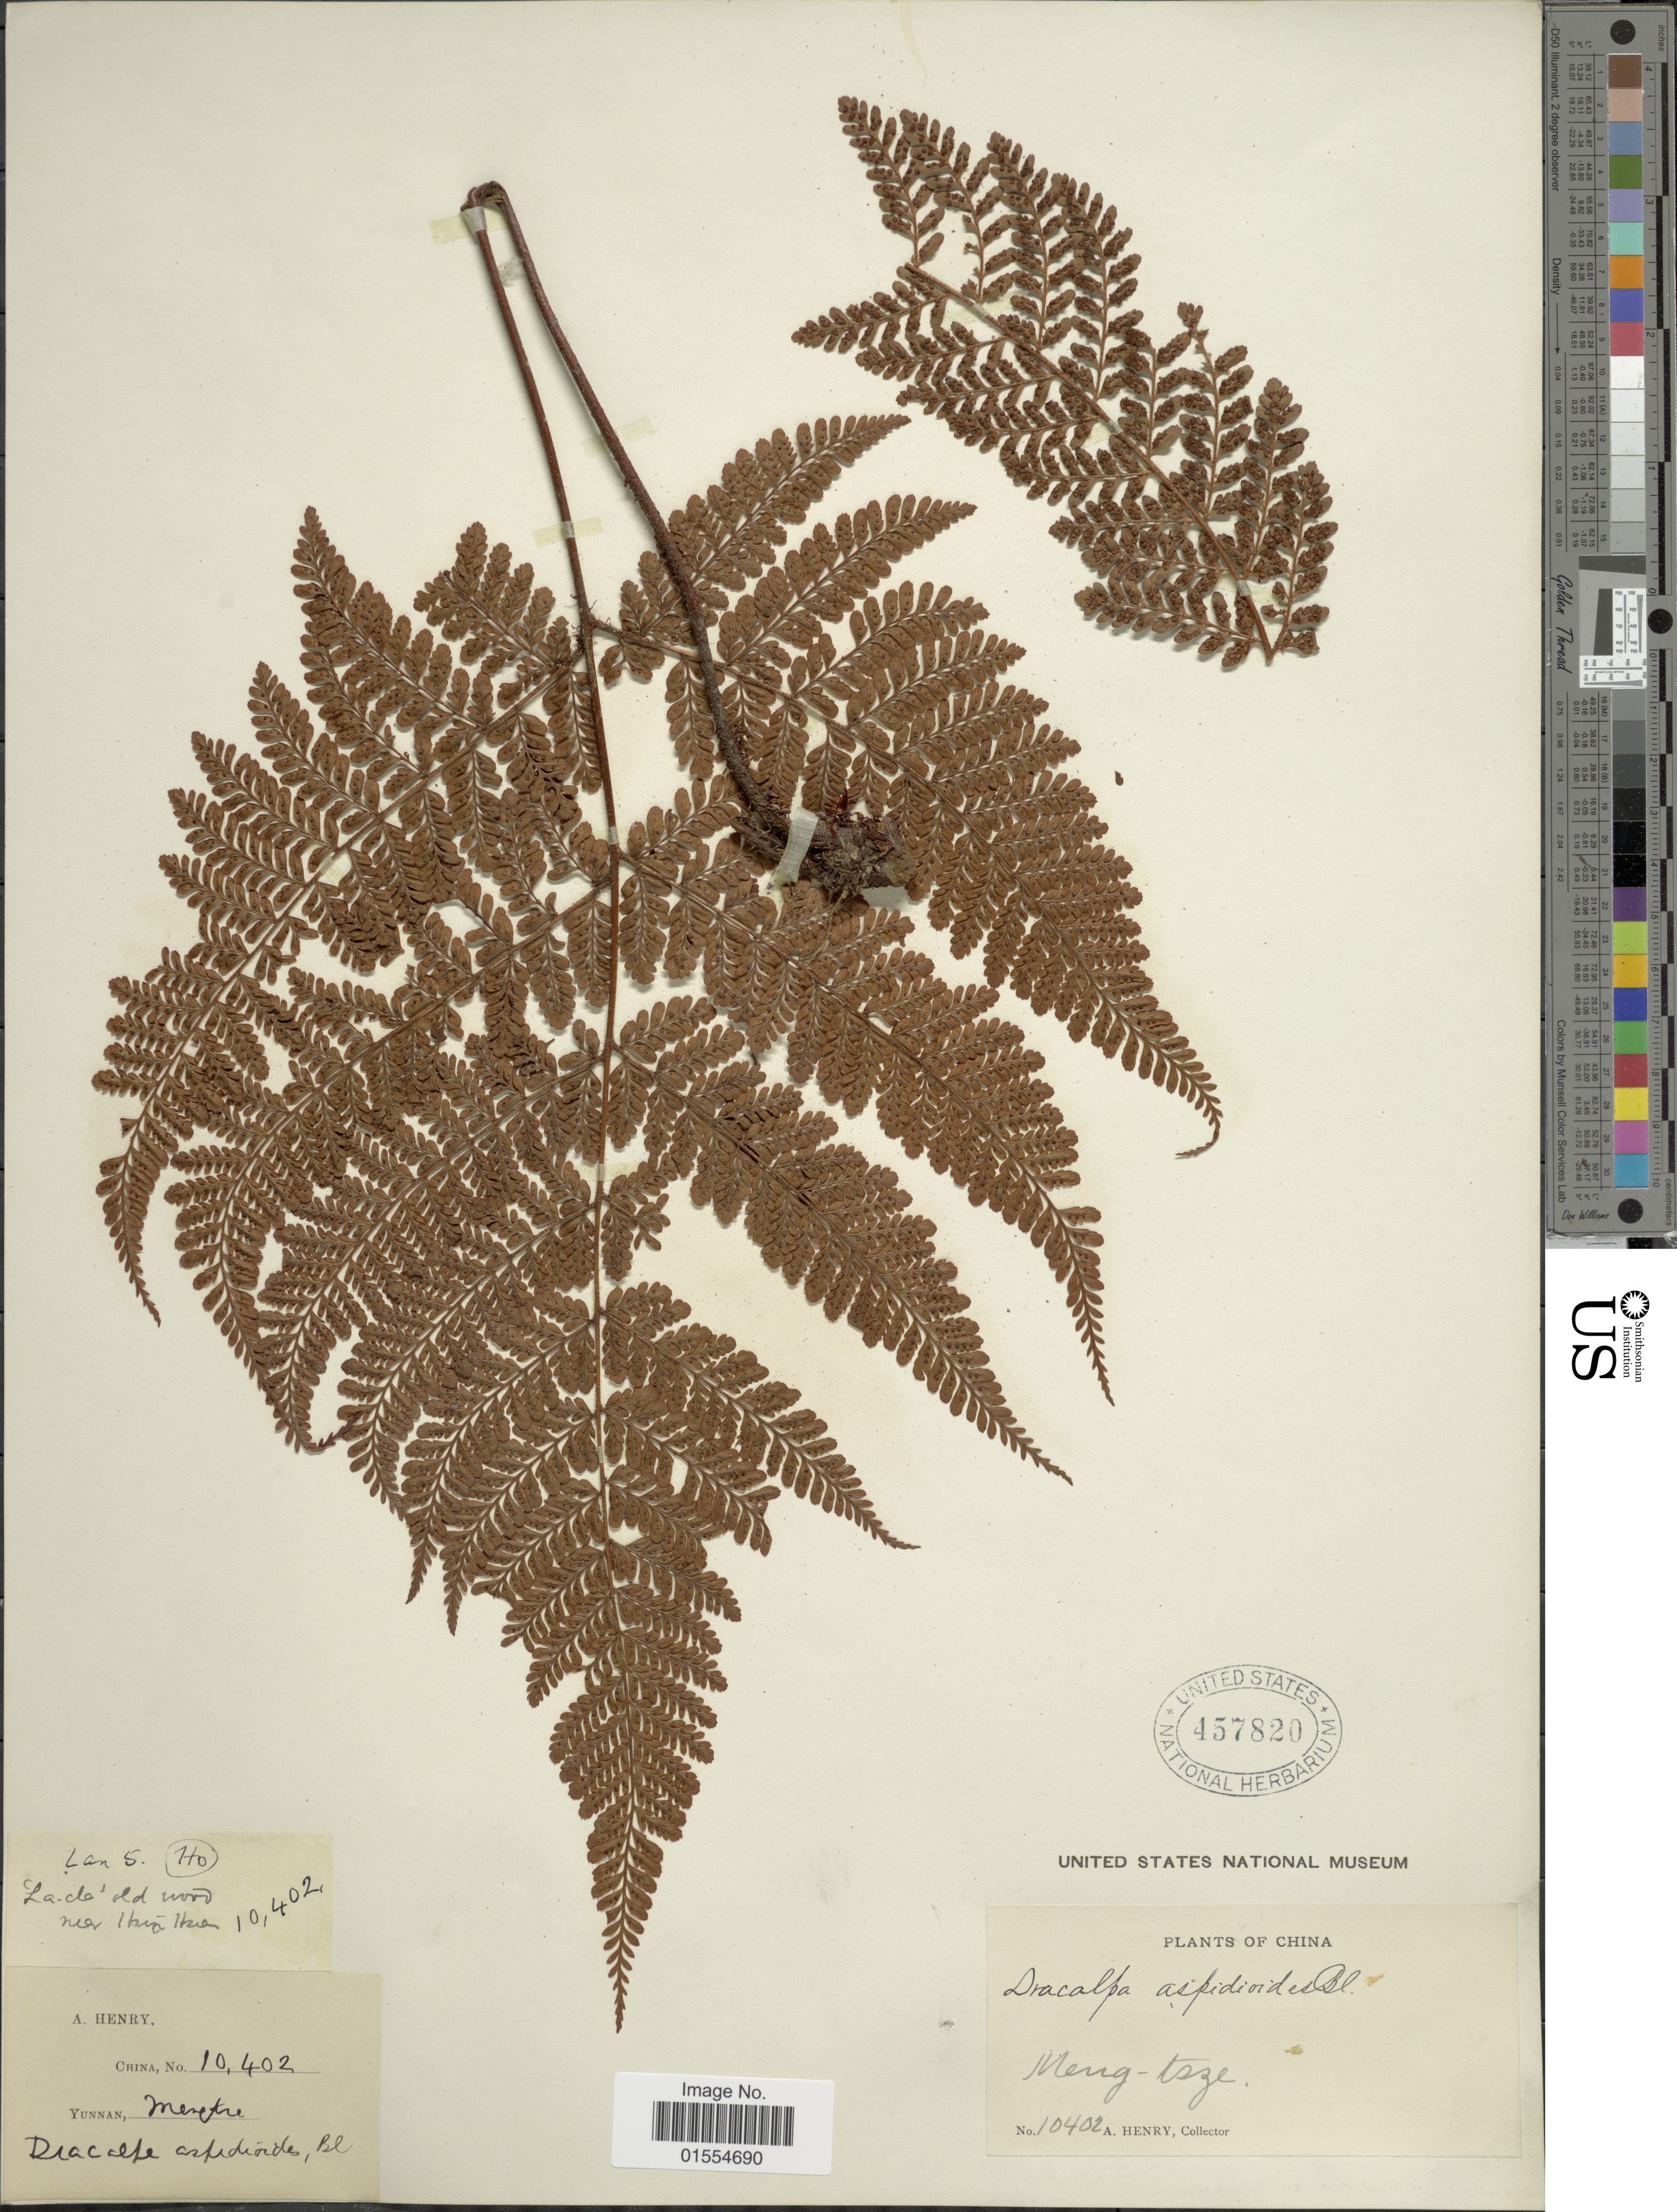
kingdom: Plantae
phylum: Tracheophyta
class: Polypodiopsida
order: Polypodiales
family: Dryopteridaceae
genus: Dryopteris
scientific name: Dryopteris pseudocaenopteris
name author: (Kunze) Li Bing Zhang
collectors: A. Henry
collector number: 10402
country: China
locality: Meng-Tze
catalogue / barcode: US 457820